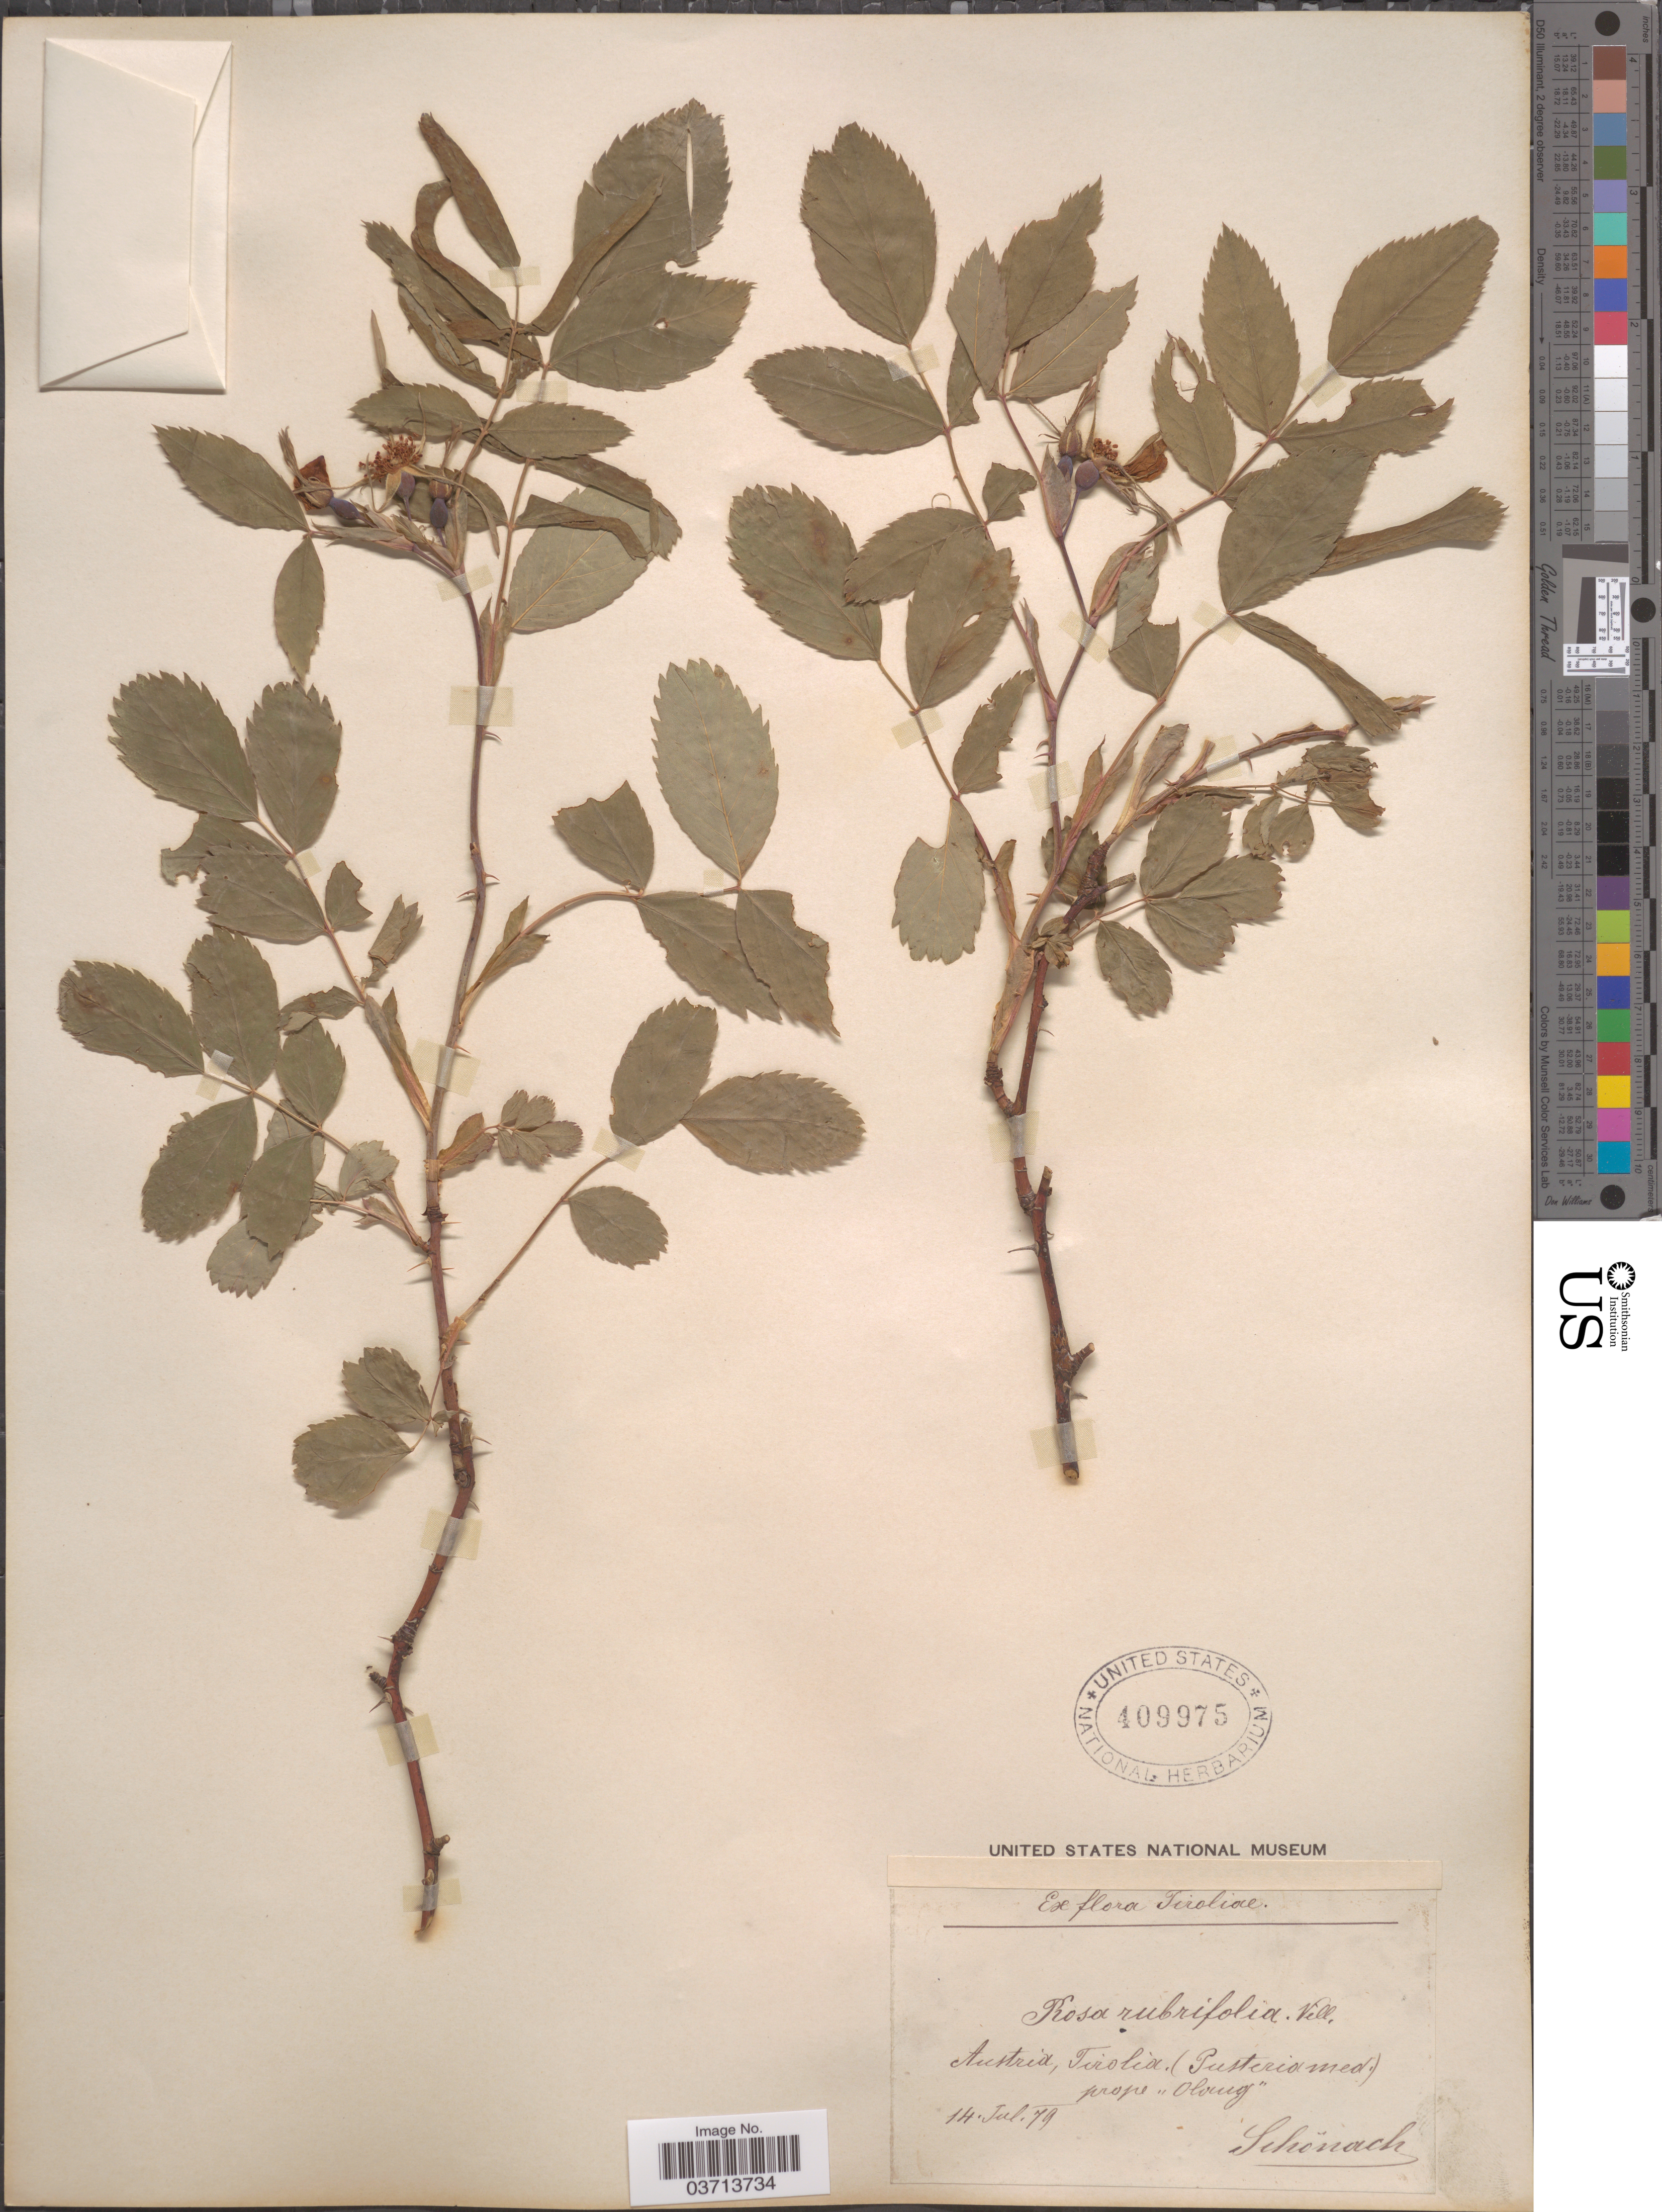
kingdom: Plantae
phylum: Tracheophyta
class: Magnoliopsida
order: Rosales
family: Rosaceae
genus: Rosa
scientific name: Rosa rubrifolia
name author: Vill.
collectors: Schönach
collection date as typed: Transcribed d/m/y: 14/7/79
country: Austria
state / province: Tirol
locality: Tiroliae. (Pusteriamed.) prope "Olang [interpreted]".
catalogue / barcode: US 409975